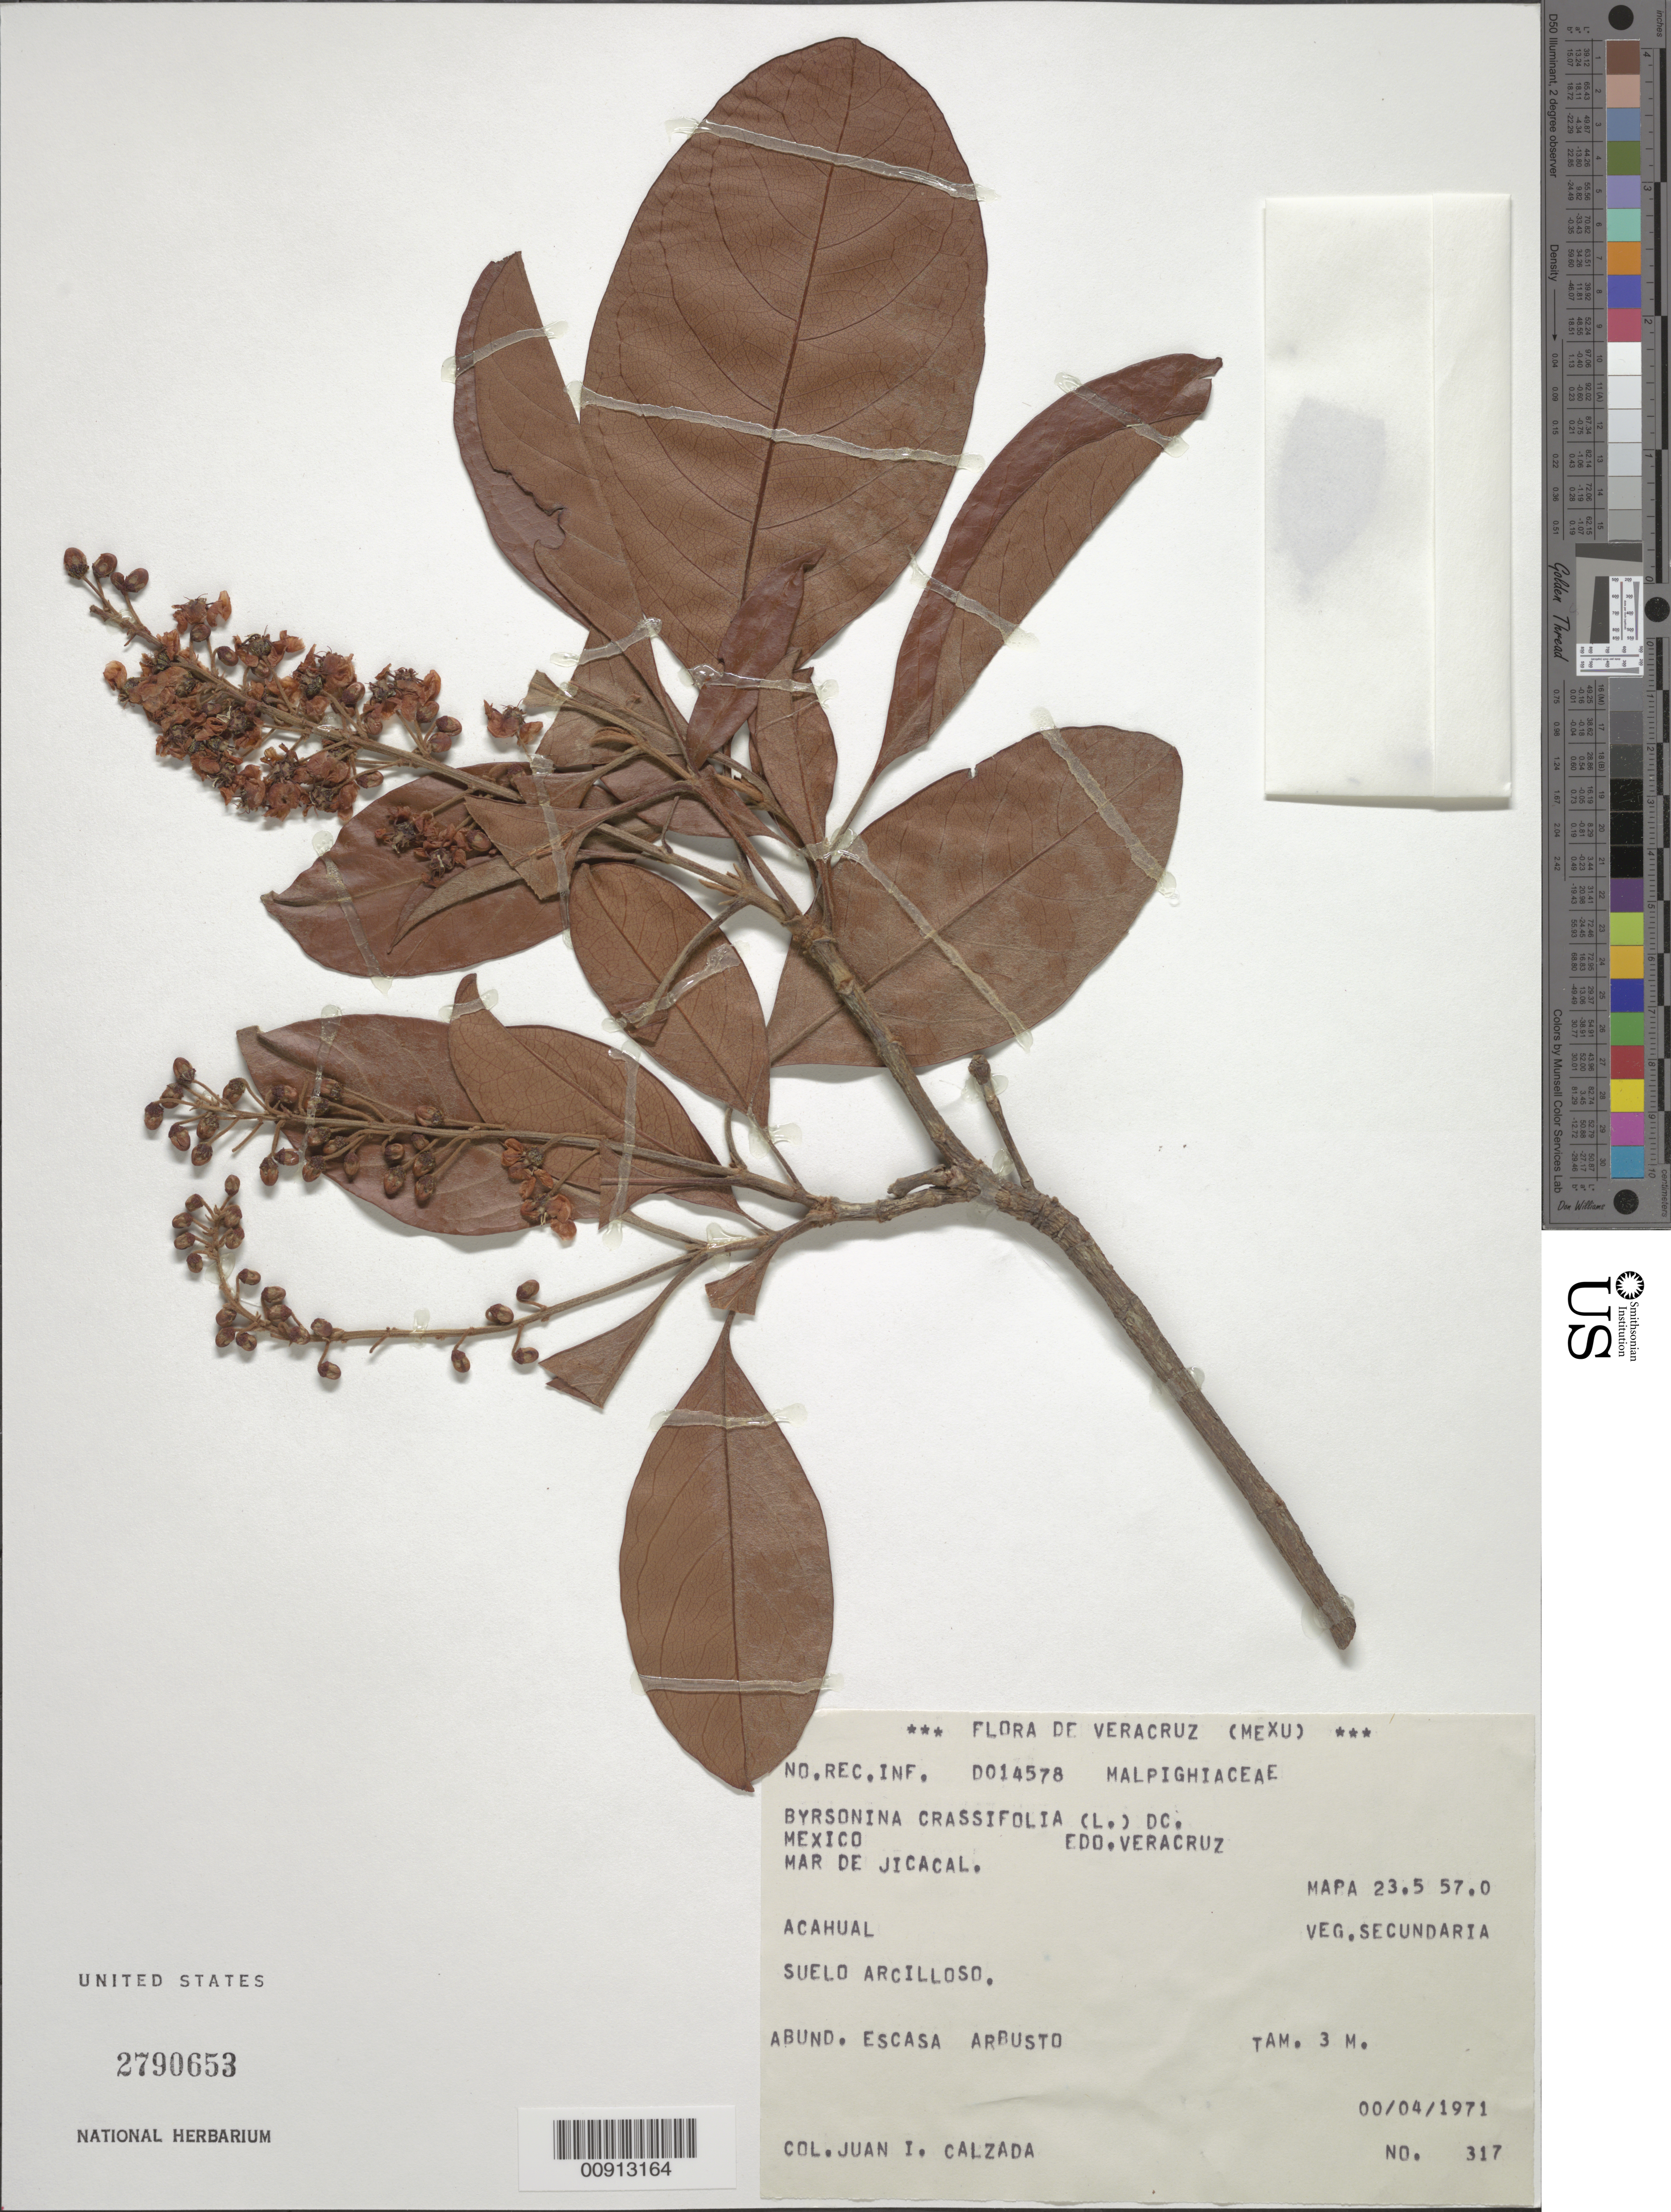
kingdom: Plantae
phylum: Tracheophyta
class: Magnoliopsida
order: Malpighiales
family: Malpighiaceae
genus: Byrsonima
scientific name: Byrsonima crassifolia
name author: (L.) Kunth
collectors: J. I. Calzada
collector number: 317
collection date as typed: Apr 1971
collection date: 1971-04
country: Mexico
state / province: Veracruz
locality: Edo. Veracruz, Mar de Jicacal. Mapa 23.5 57.0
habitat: Acahual. Veg. secundaria, suelo arcilloso.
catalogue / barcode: US 2790653